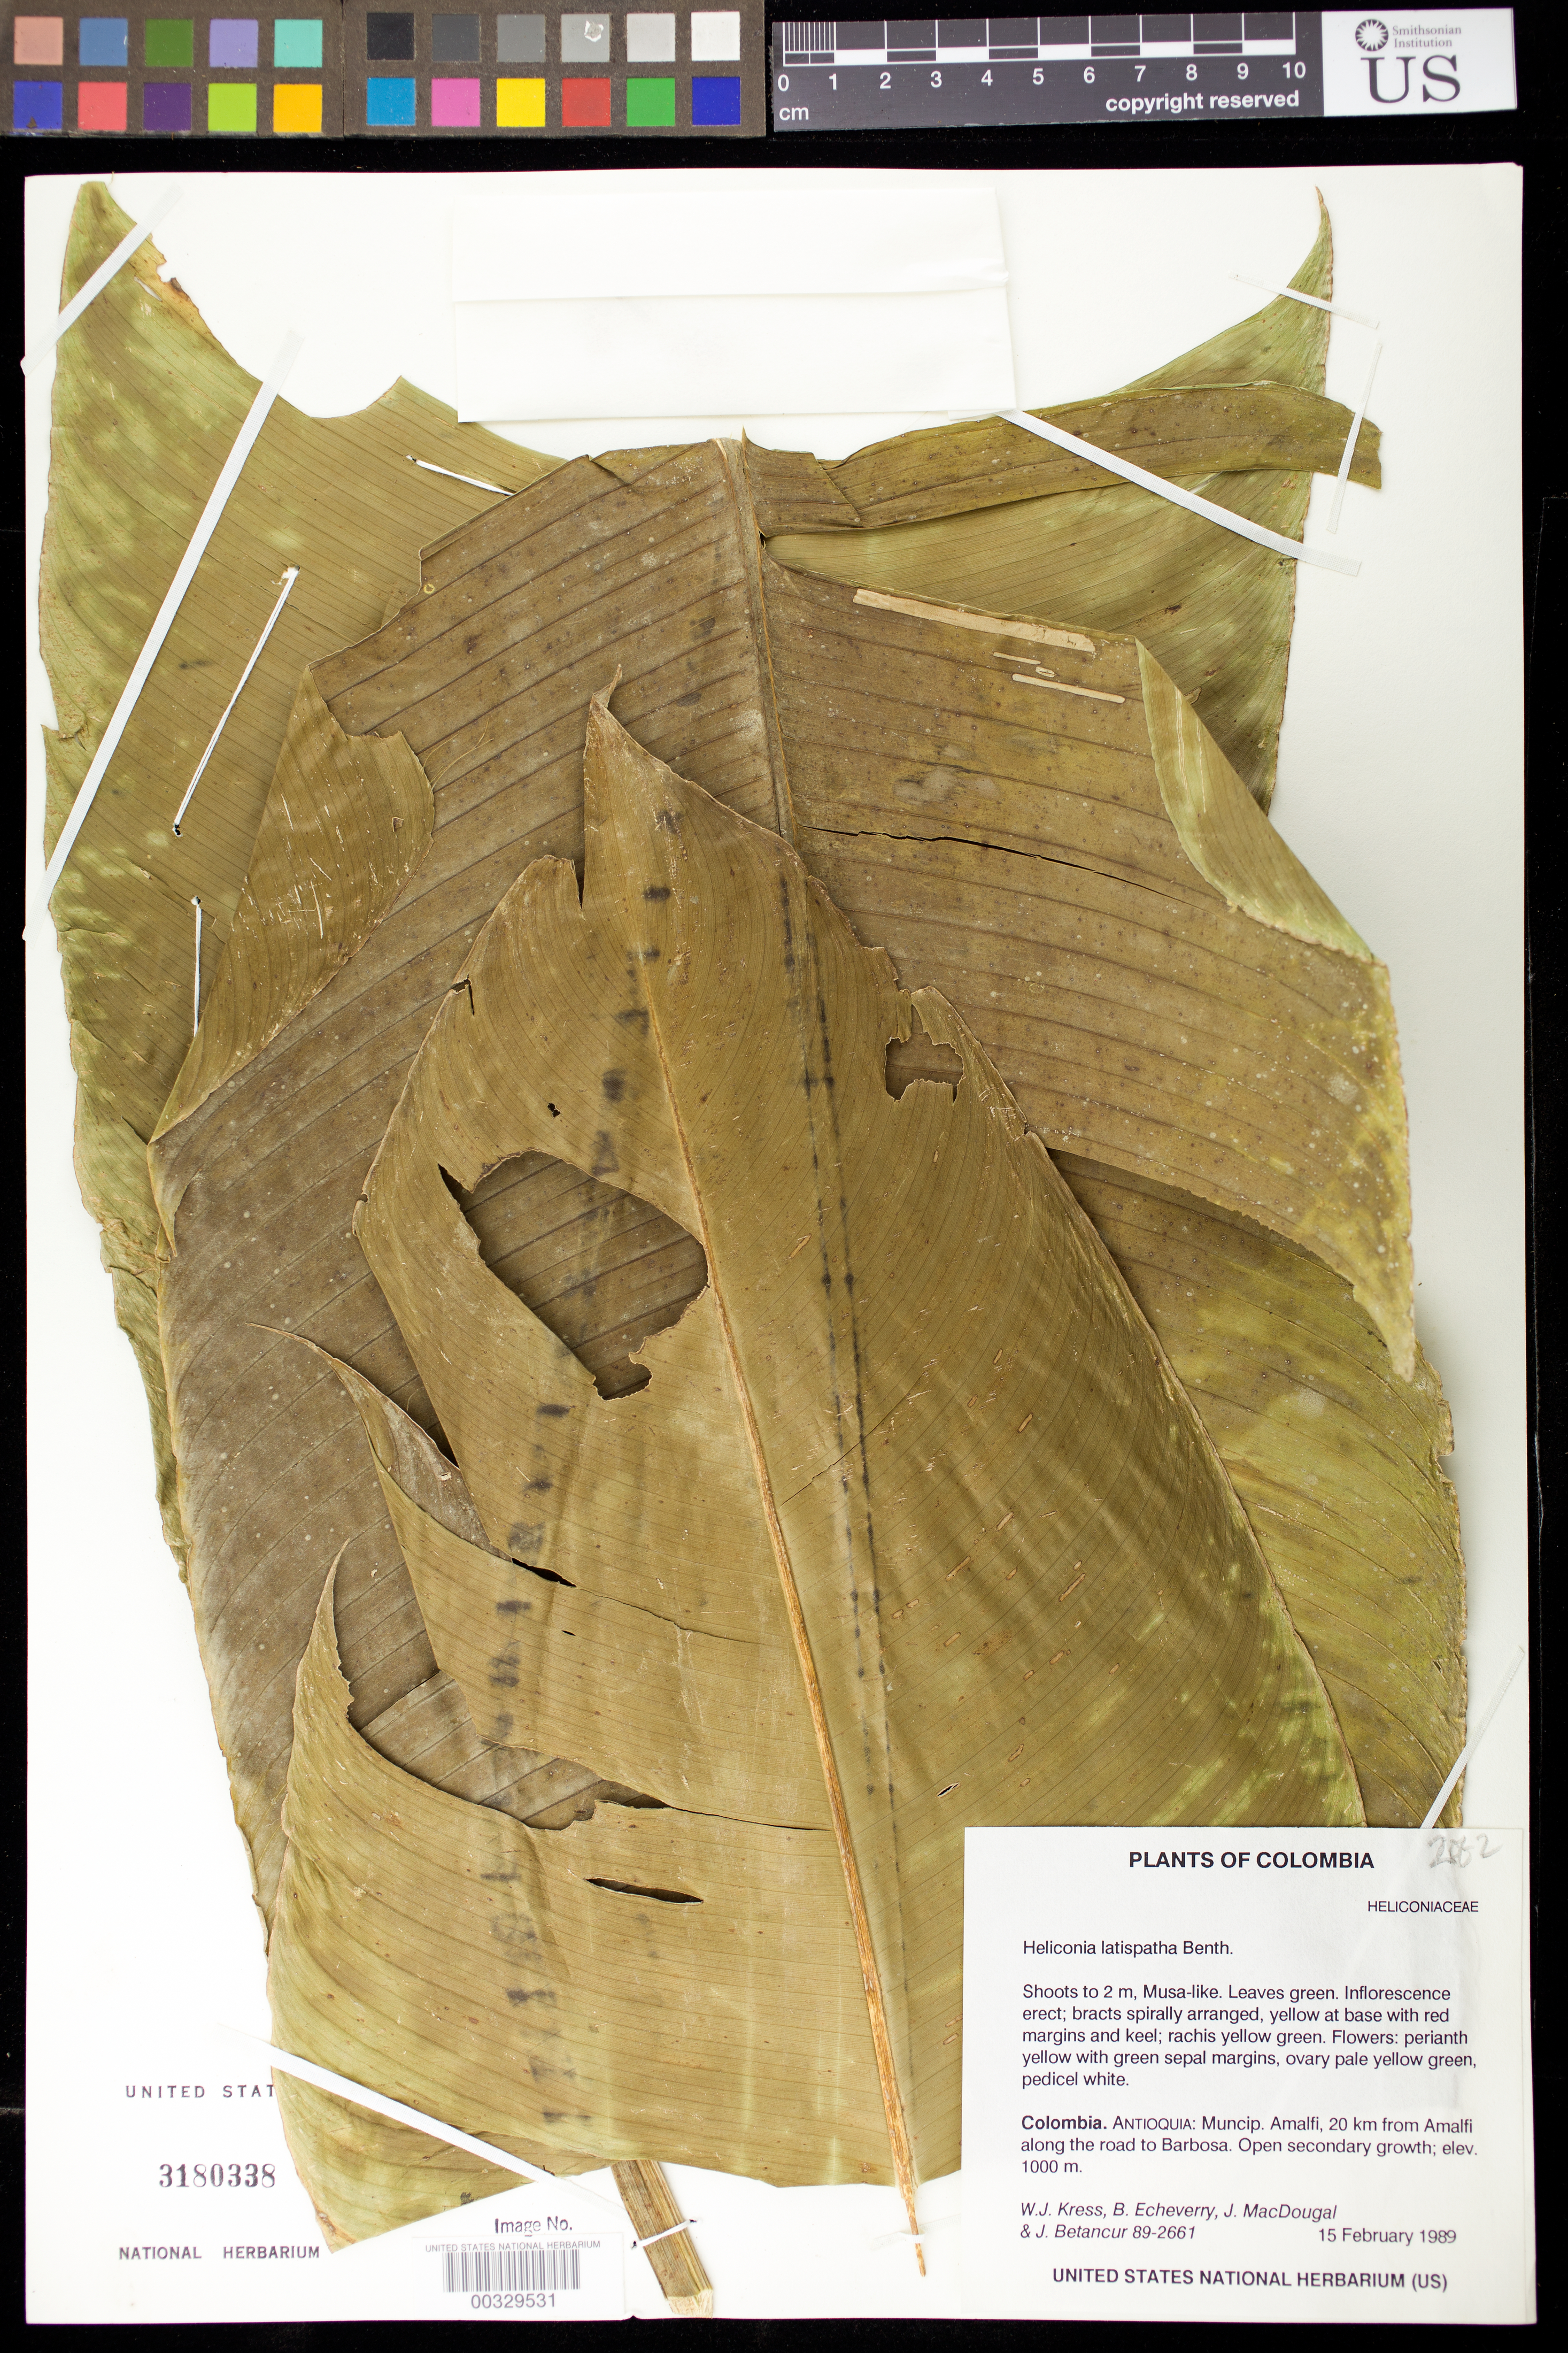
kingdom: Plantae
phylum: Tracheophyta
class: Liliopsida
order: Zingiberales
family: Heliconiaceae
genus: Heliconia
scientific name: Heliconia latispatha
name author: Benth.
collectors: W. J. Kress, B. Echeverry, J. M. MacDougal & J. C. Betancur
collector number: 89-2661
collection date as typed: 15 Feb 1989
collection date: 1989-02-15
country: Colombia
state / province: Antioquia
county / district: Amalfi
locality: Mun of Amalfi, 20 km from Amalfi along road to BarBosa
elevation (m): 1000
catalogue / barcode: US 3180338